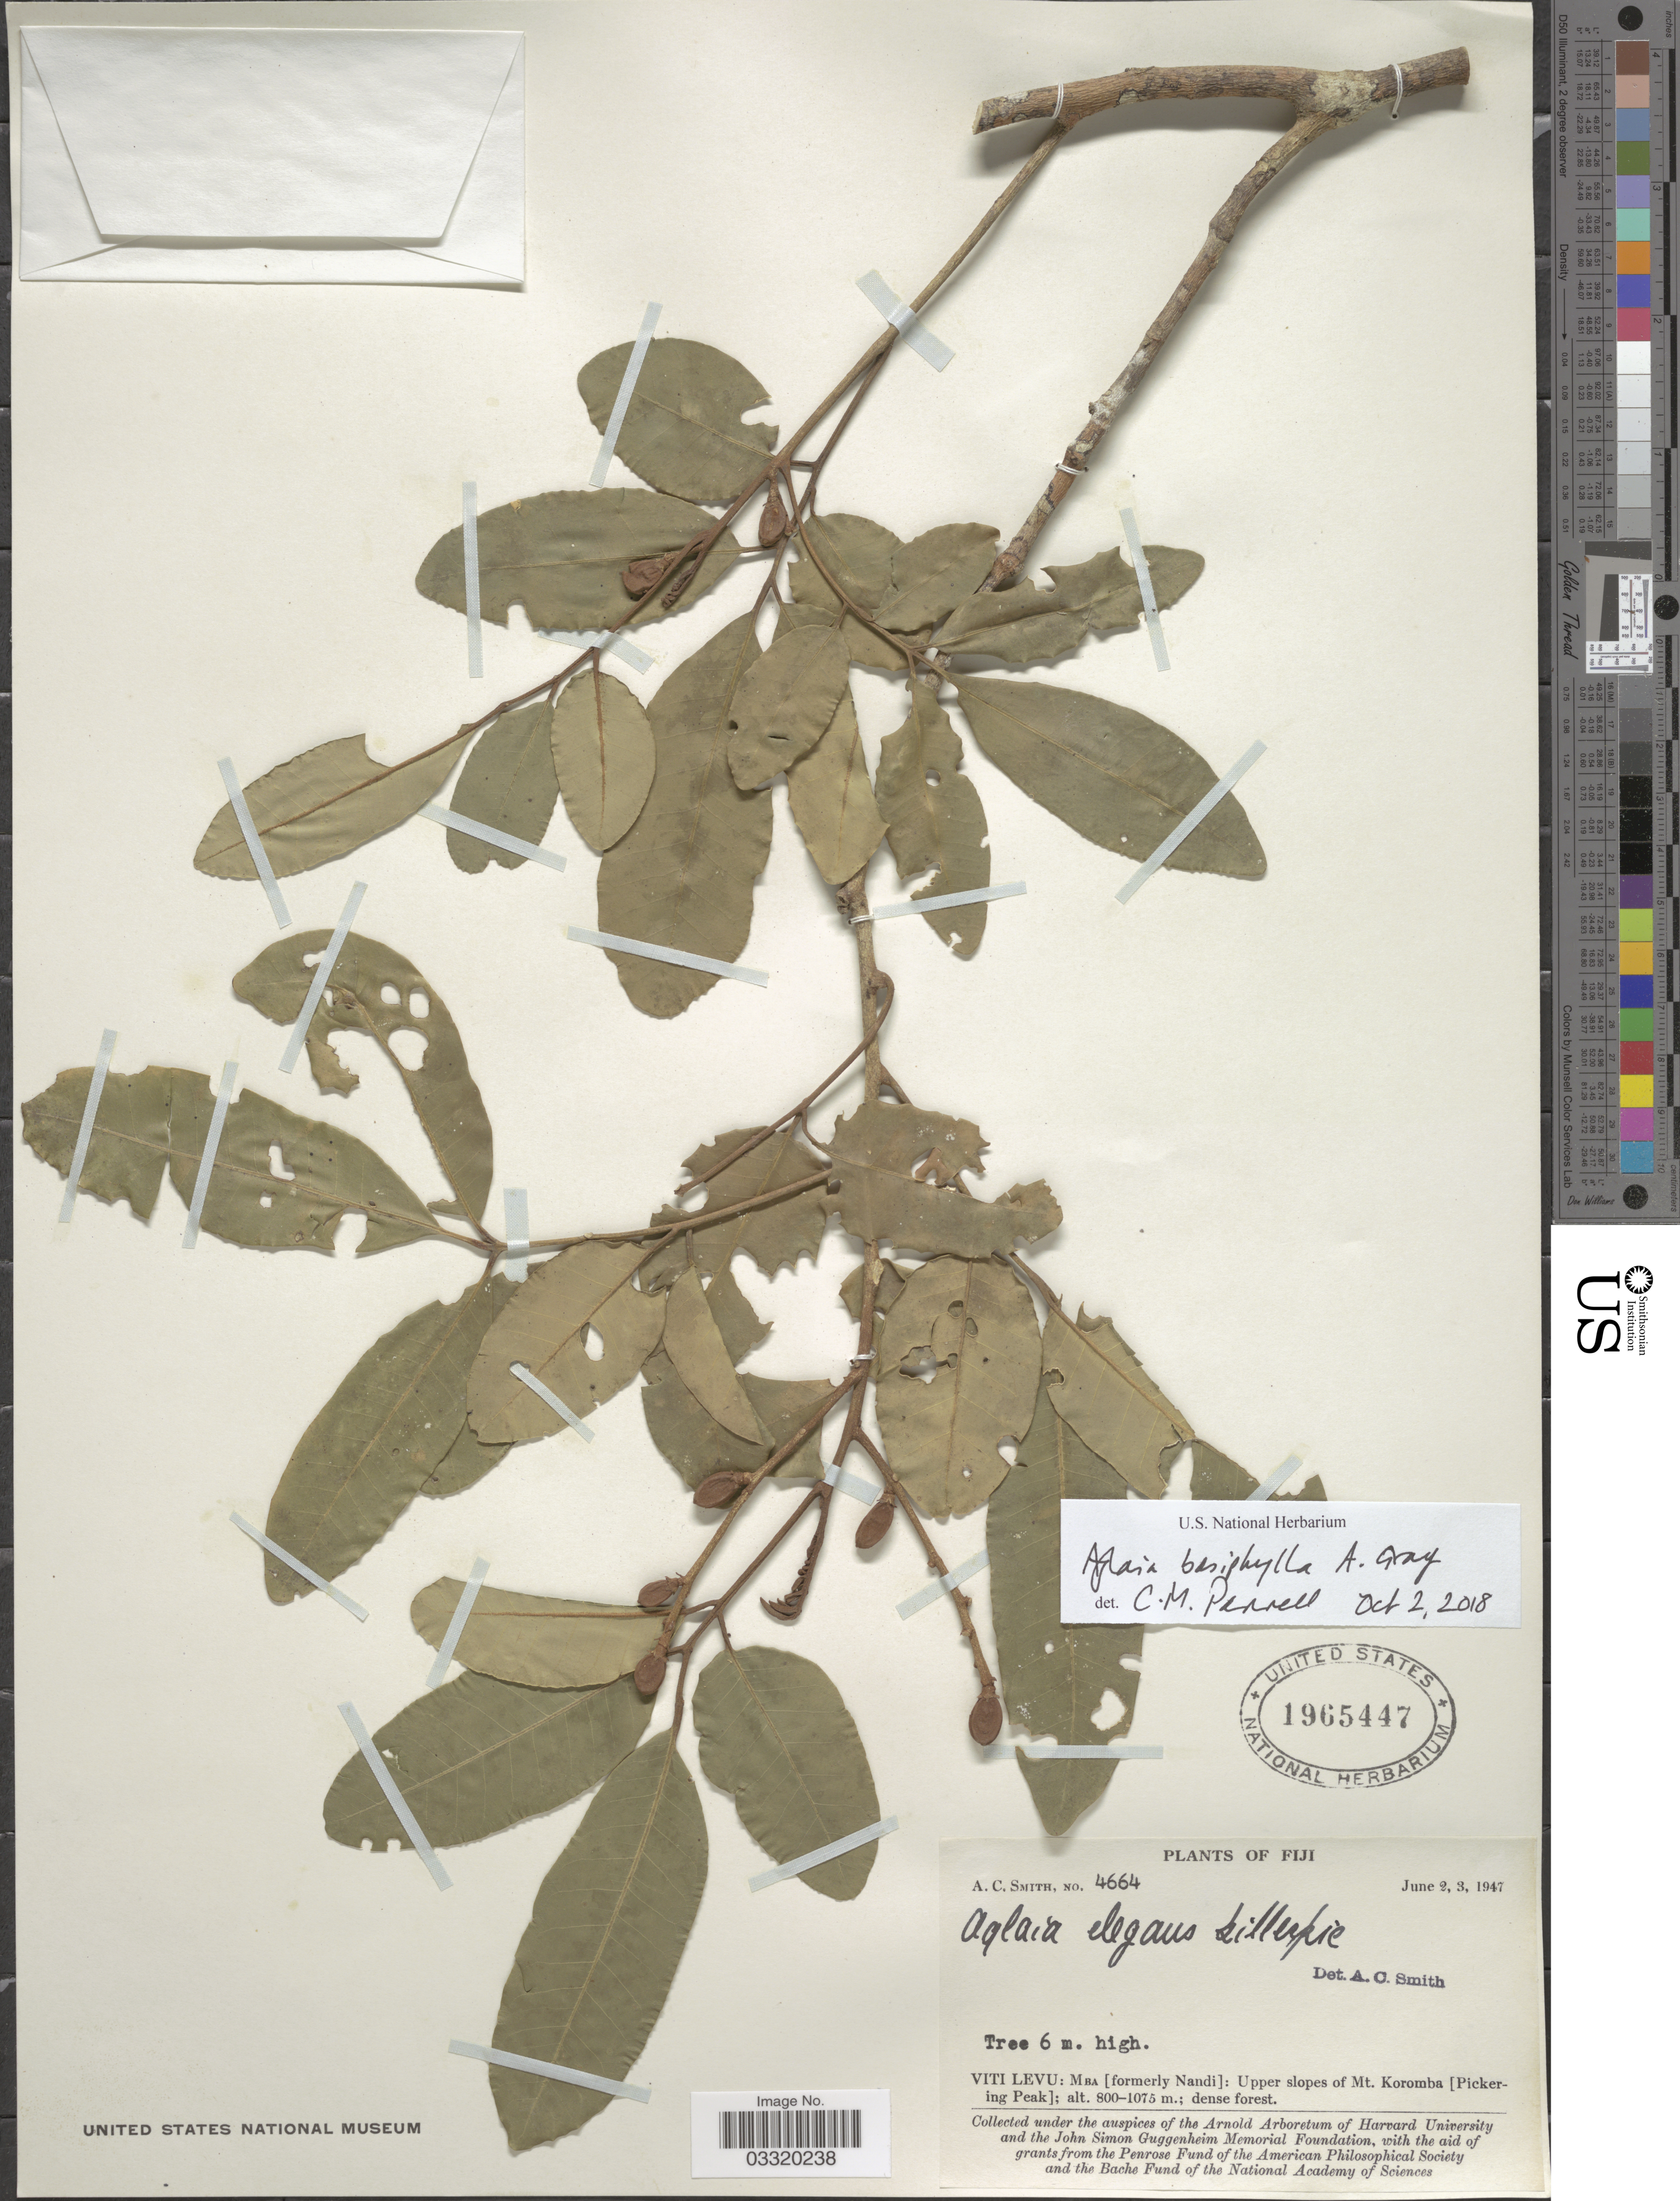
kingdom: Plantae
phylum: Tracheophyta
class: Magnoliopsida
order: Sapindales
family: Meliaceae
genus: Aglaia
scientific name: Aglaia basiphylla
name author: A. Gray in Wilkes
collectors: A. C. Smith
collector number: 4664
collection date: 1947-06-02/1947-06-03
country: Fiji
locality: Viti Levu: Mba [formerly Nandi]: Upper slopes of Mt. Koromba [Pickering Peak].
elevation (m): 800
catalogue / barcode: US 1965447